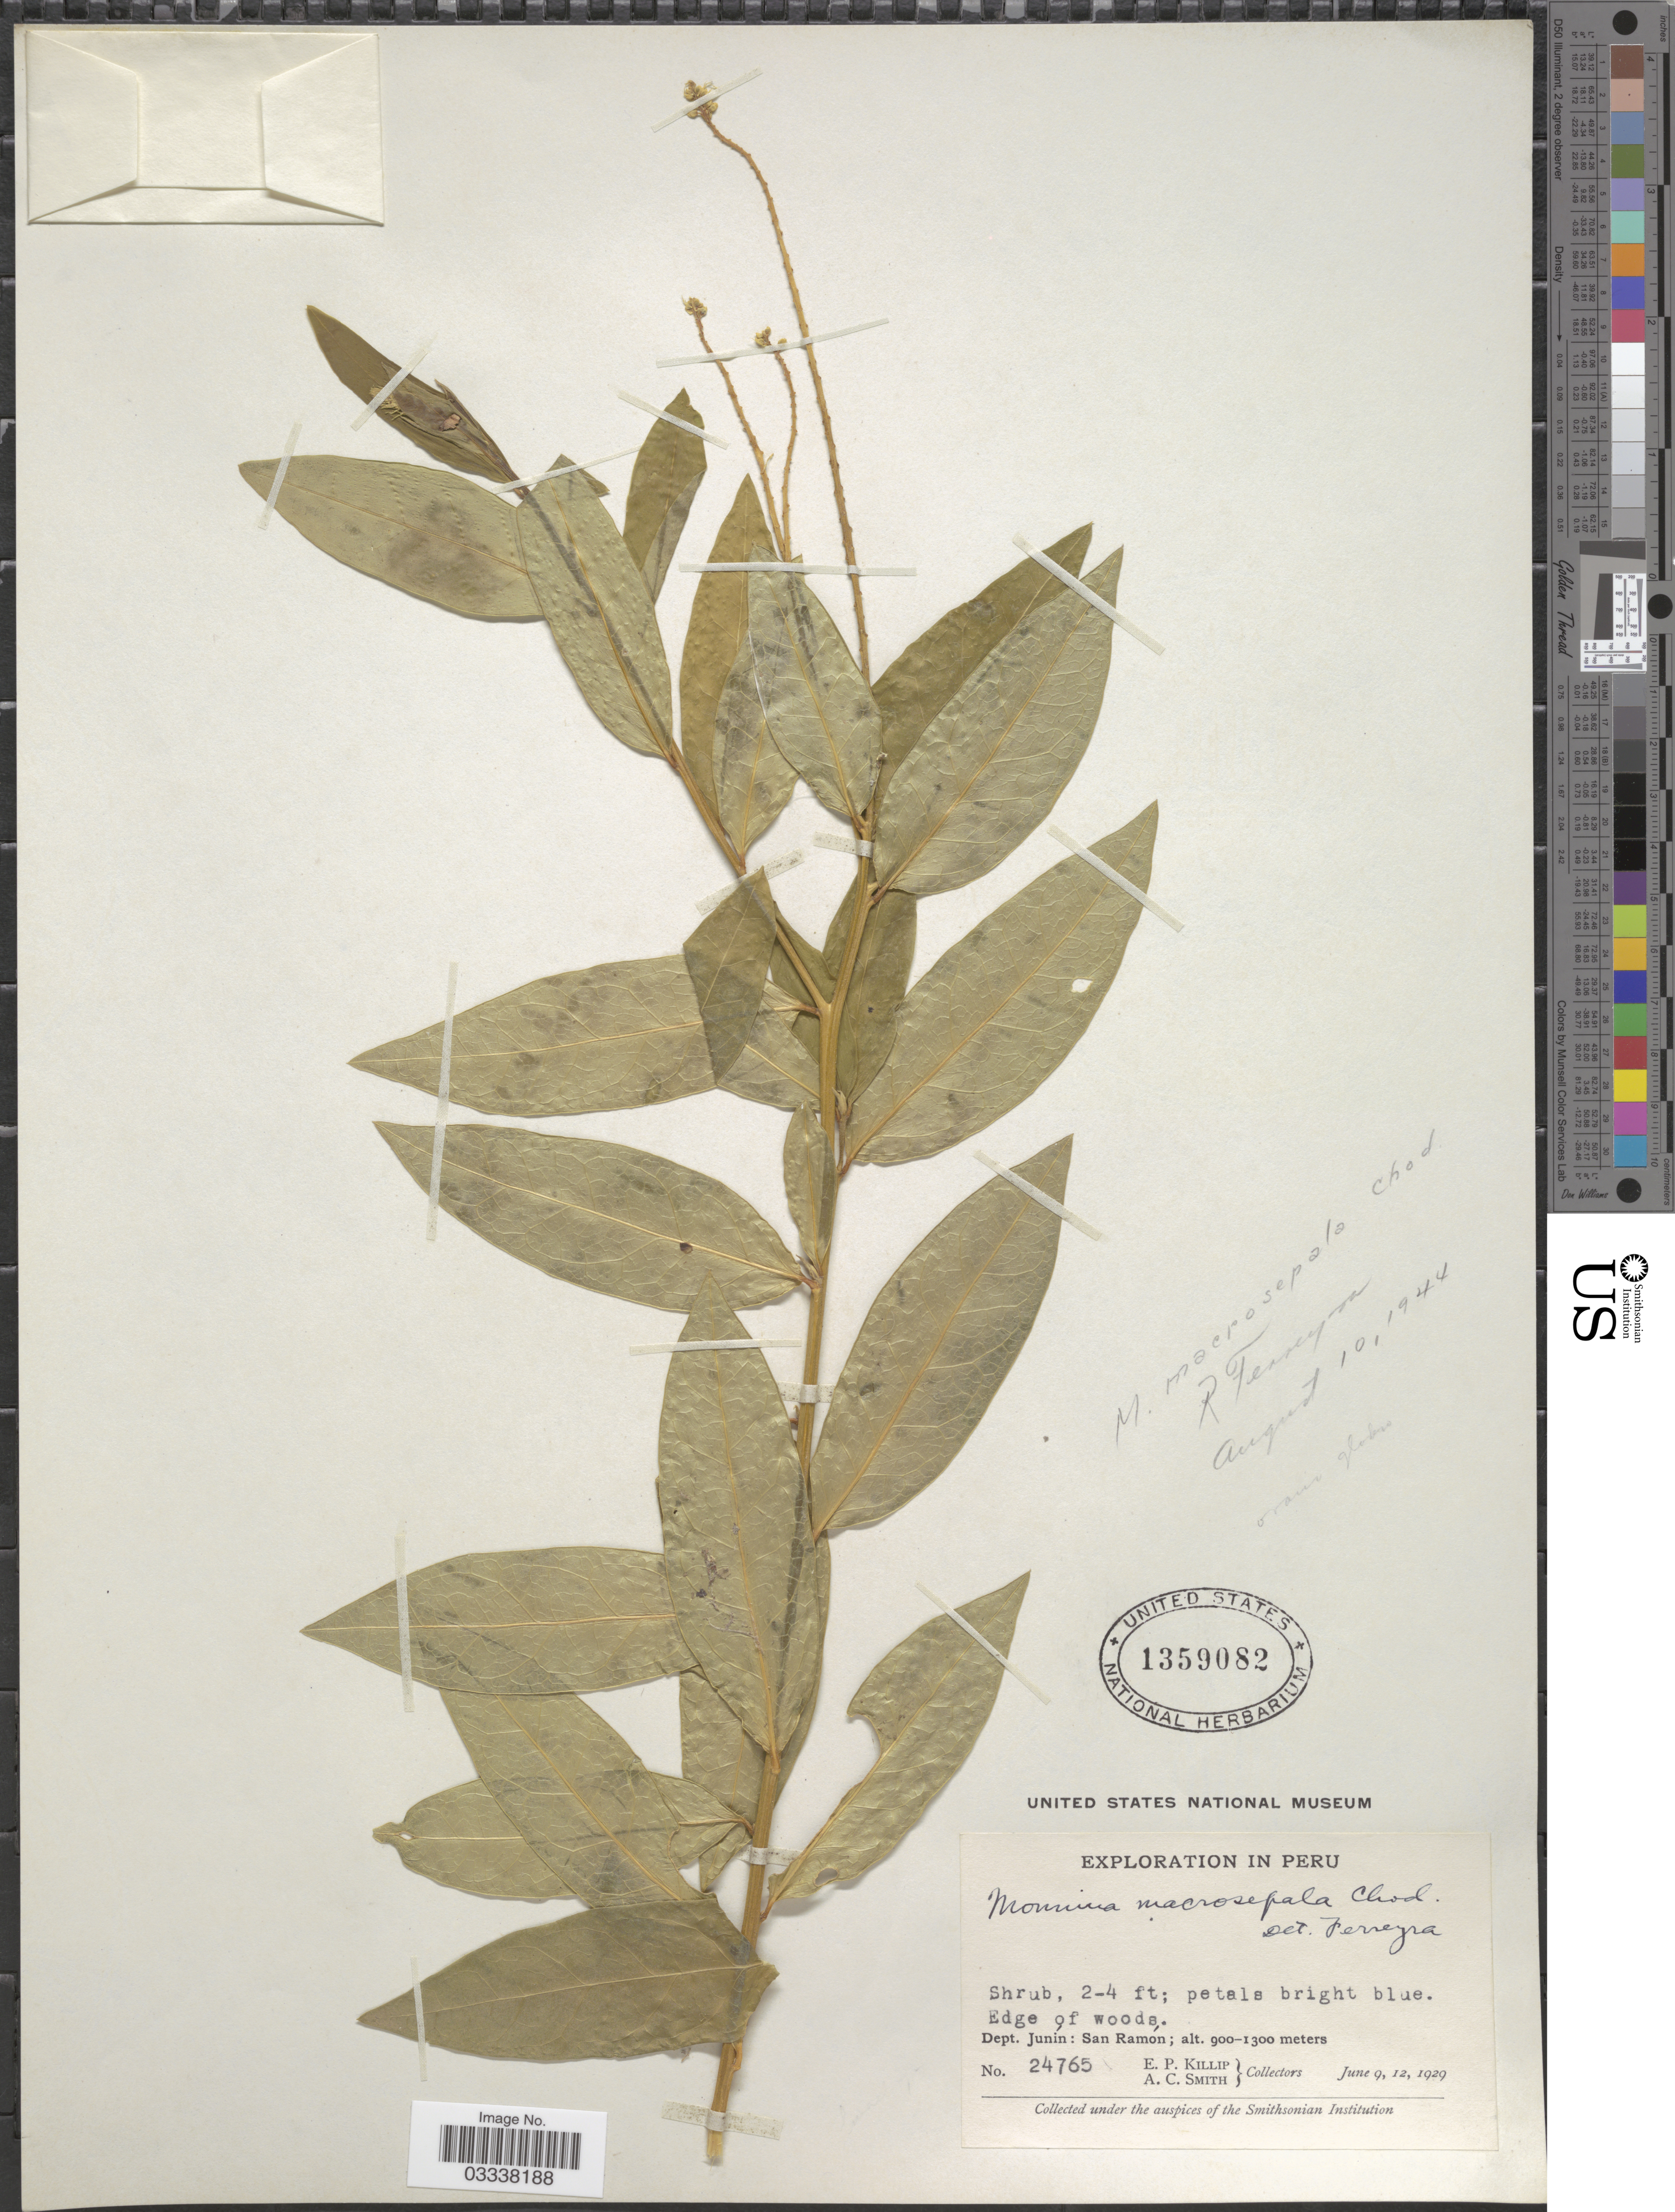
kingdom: Plantae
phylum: Tracheophyta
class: Magnoliopsida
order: Fabales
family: Polygalaceae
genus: Monnina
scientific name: Monnina macrosepala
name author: Chodat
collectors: E. P. Killip & A. C. Smith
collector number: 24765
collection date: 1929-06-09/1929-06-12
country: Peru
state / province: Junín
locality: Dept. Junín: San Ramón.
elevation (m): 900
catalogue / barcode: US 1359082